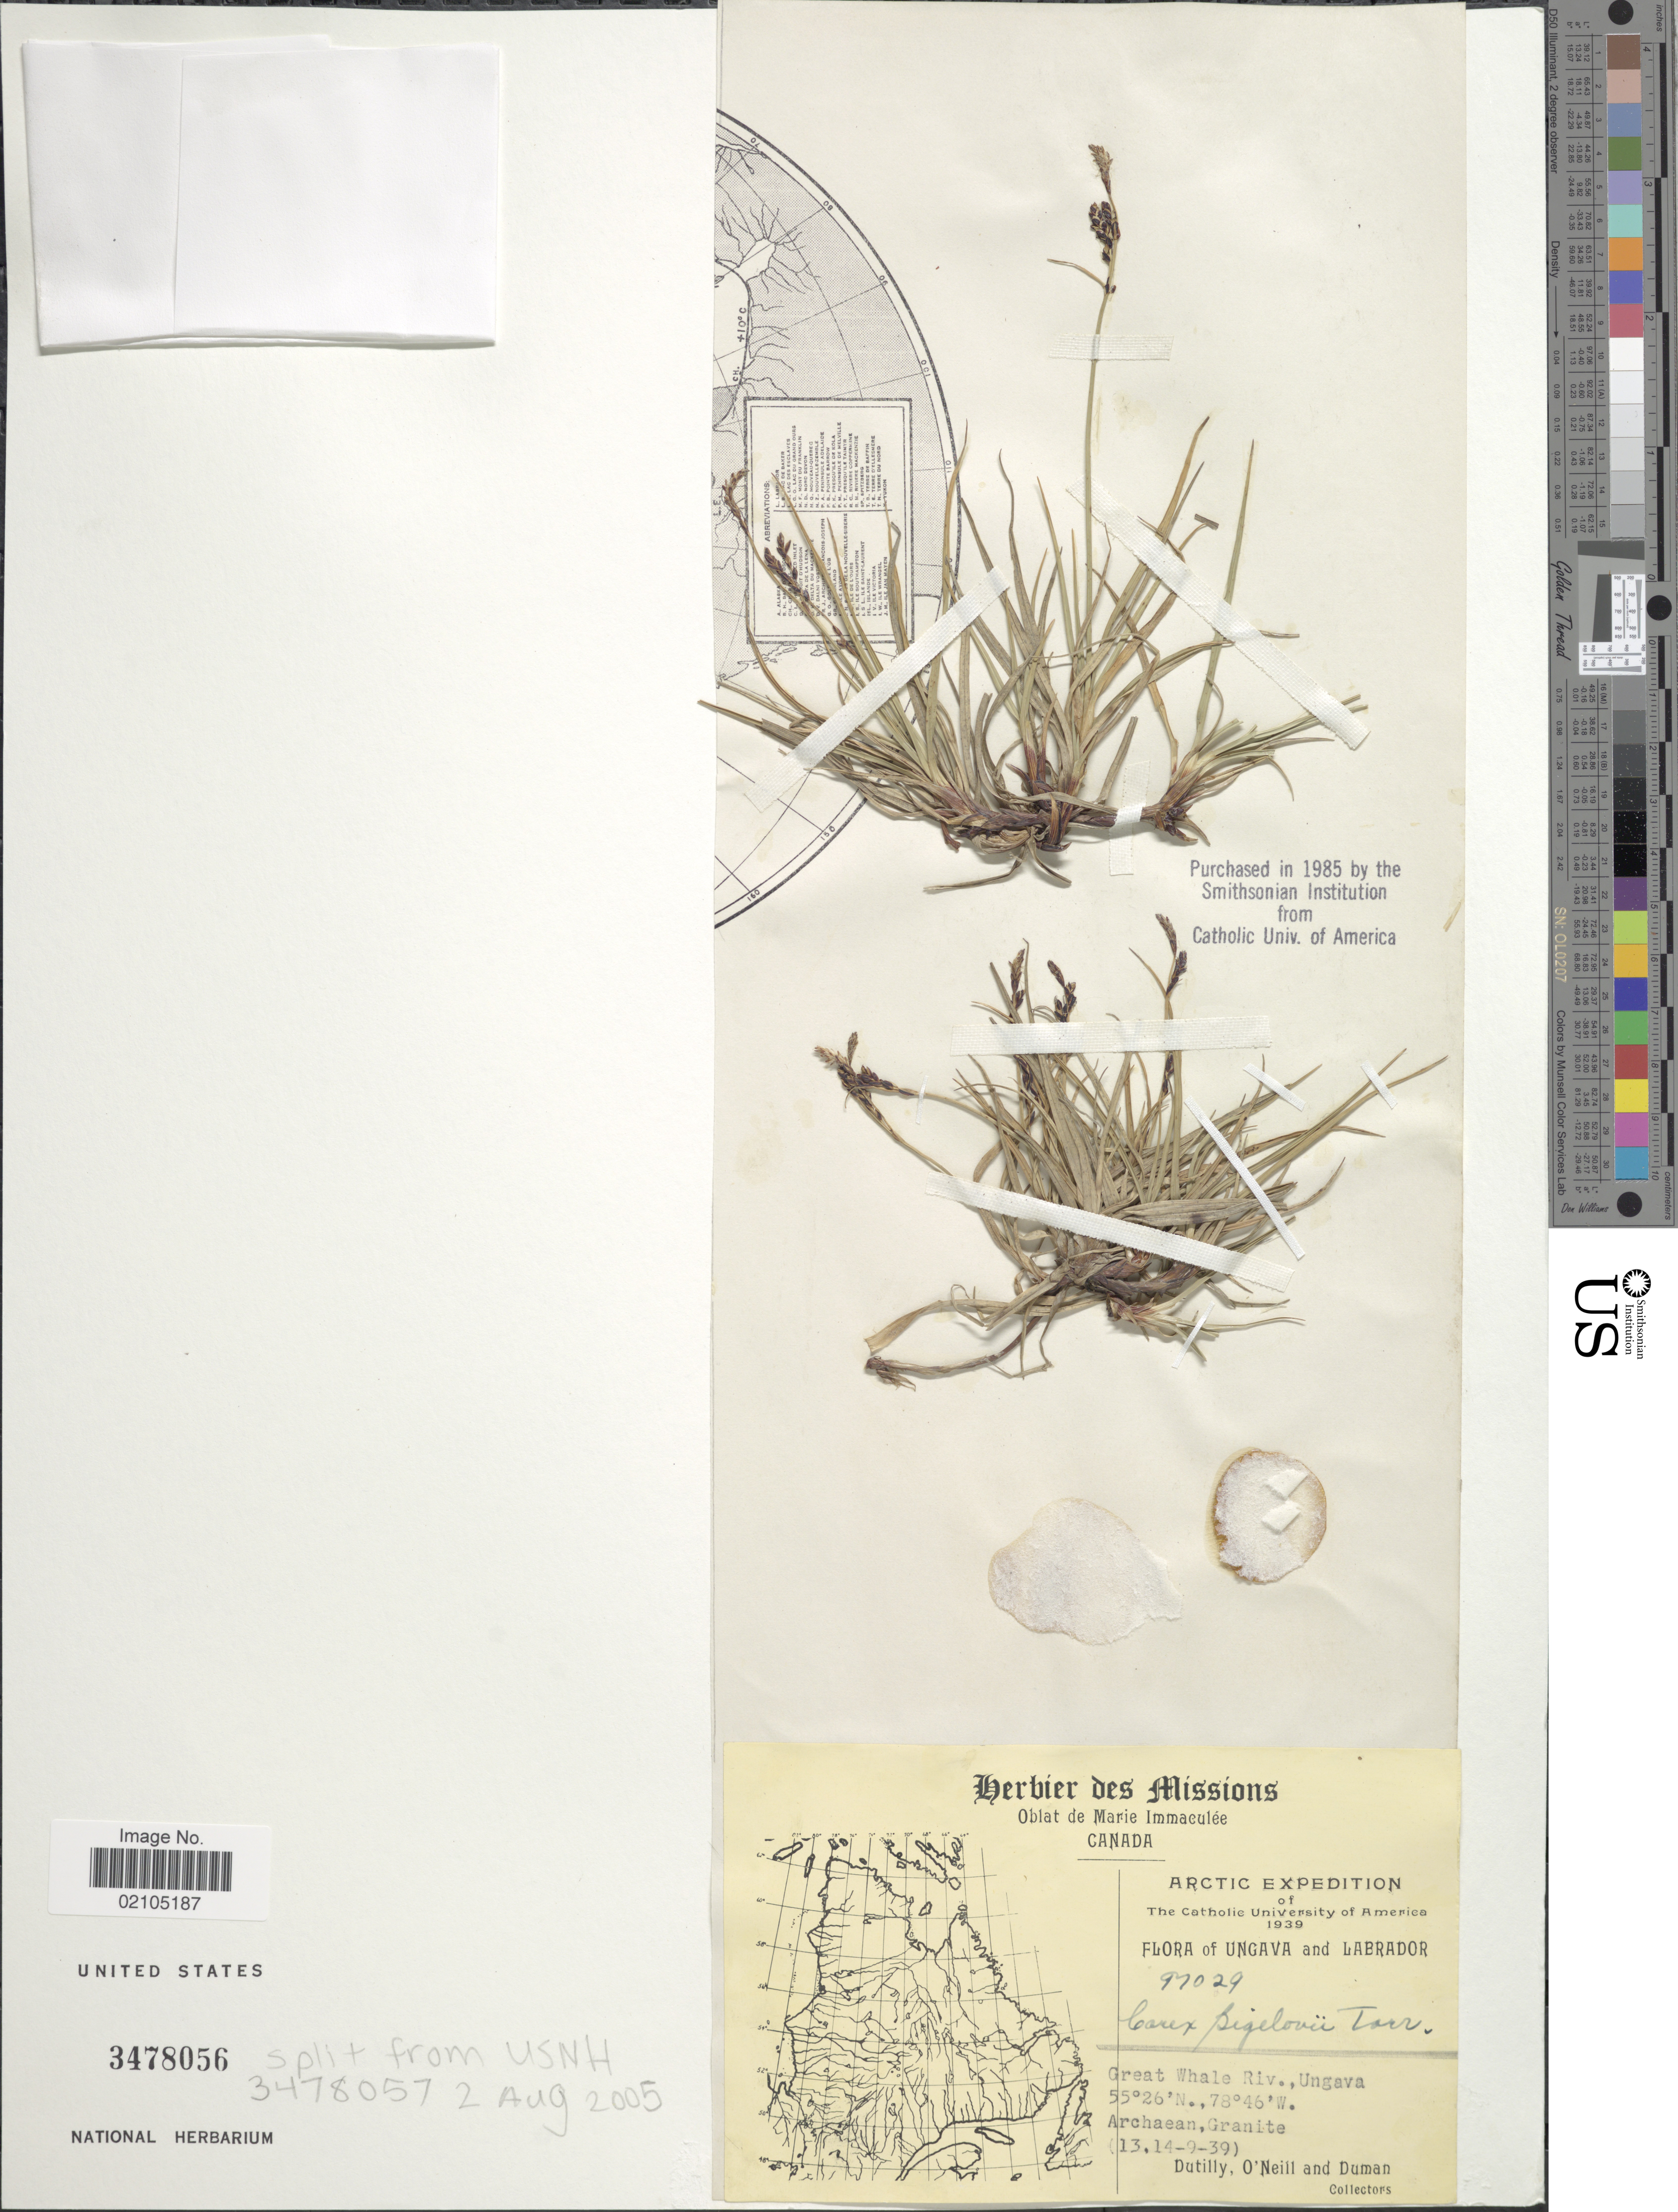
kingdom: Plantae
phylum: Tracheophyta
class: Liliopsida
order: Poales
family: Cyperaceae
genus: Carex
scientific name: Carex bigelowii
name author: Torr. ex Schwein.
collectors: -. Dutilly, -. O'Neill & -. Duman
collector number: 97029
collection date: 1939-09-13/1939-09-14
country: Canada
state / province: Quebec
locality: Great Whale Riv., Ungava, Archaean, Granite. Arctic.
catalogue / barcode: US 3478056